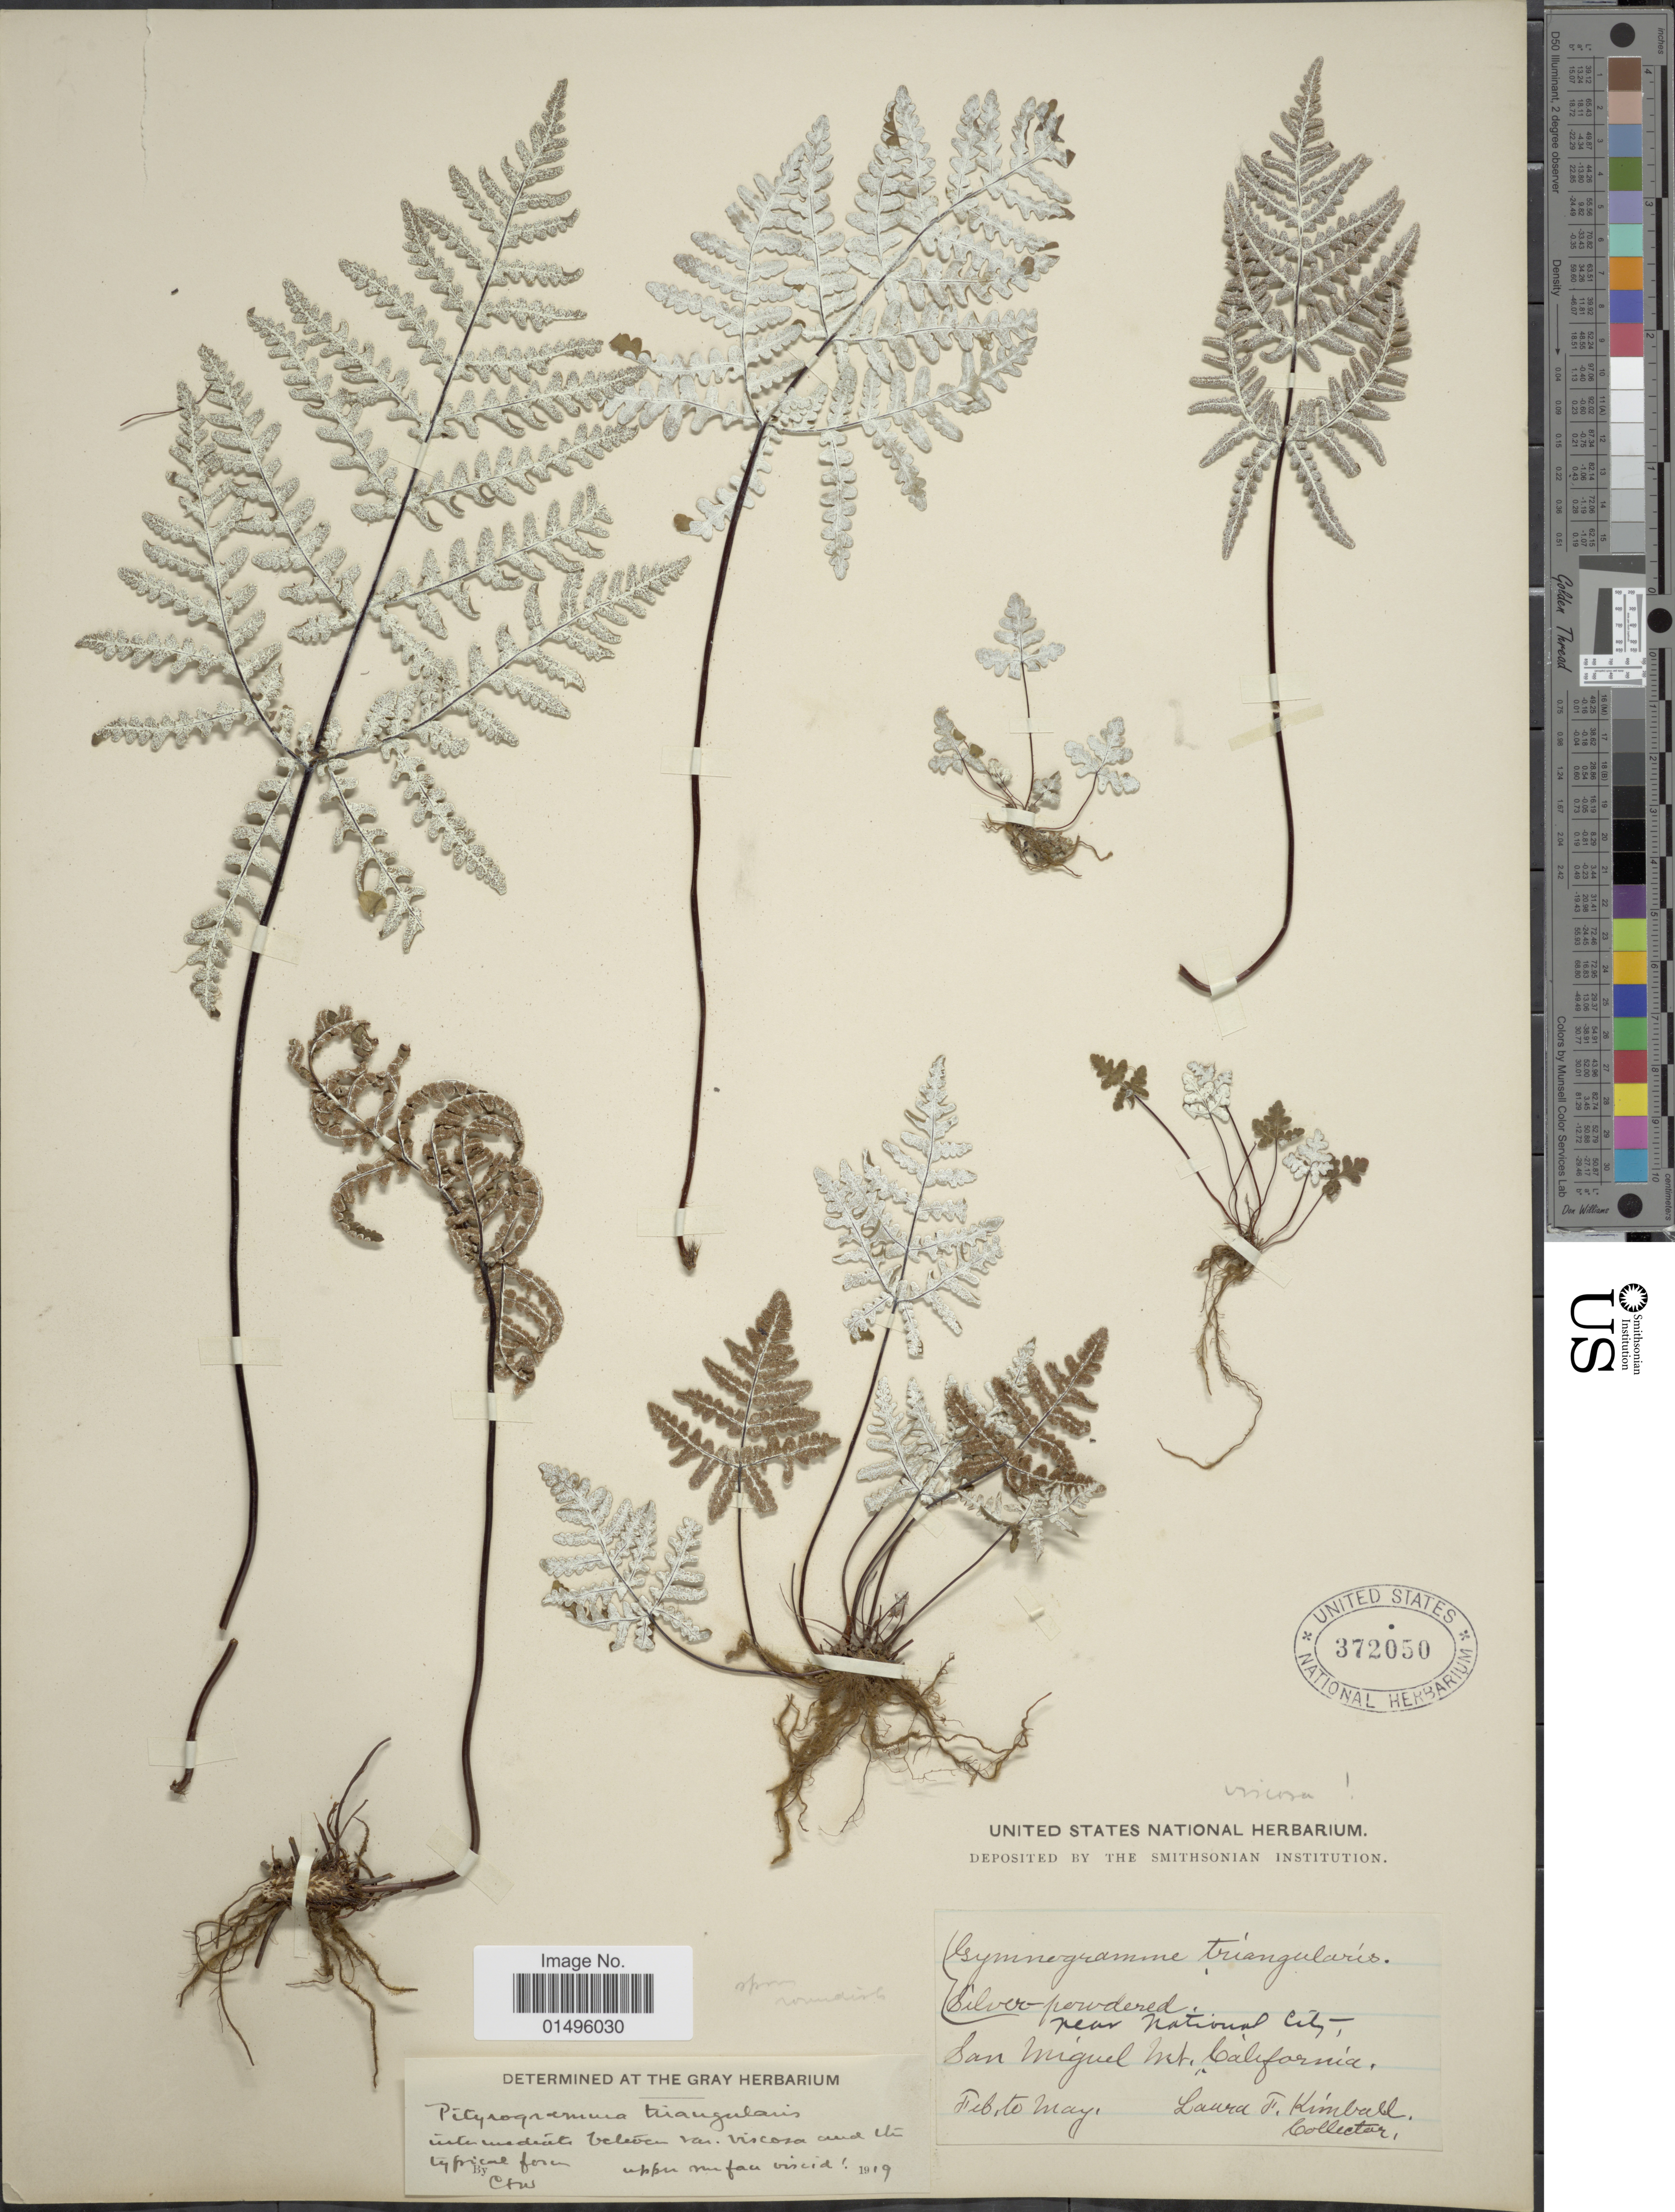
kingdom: Plantae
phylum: Tracheophyta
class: Polypodiopsida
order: Polypodiales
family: Pteridaceae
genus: Pentagramma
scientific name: Pentagramma glanduloviscida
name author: Schuettp. & Windham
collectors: L. Kimball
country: United States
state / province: California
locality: California, San Miguel Mts.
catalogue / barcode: US 372050